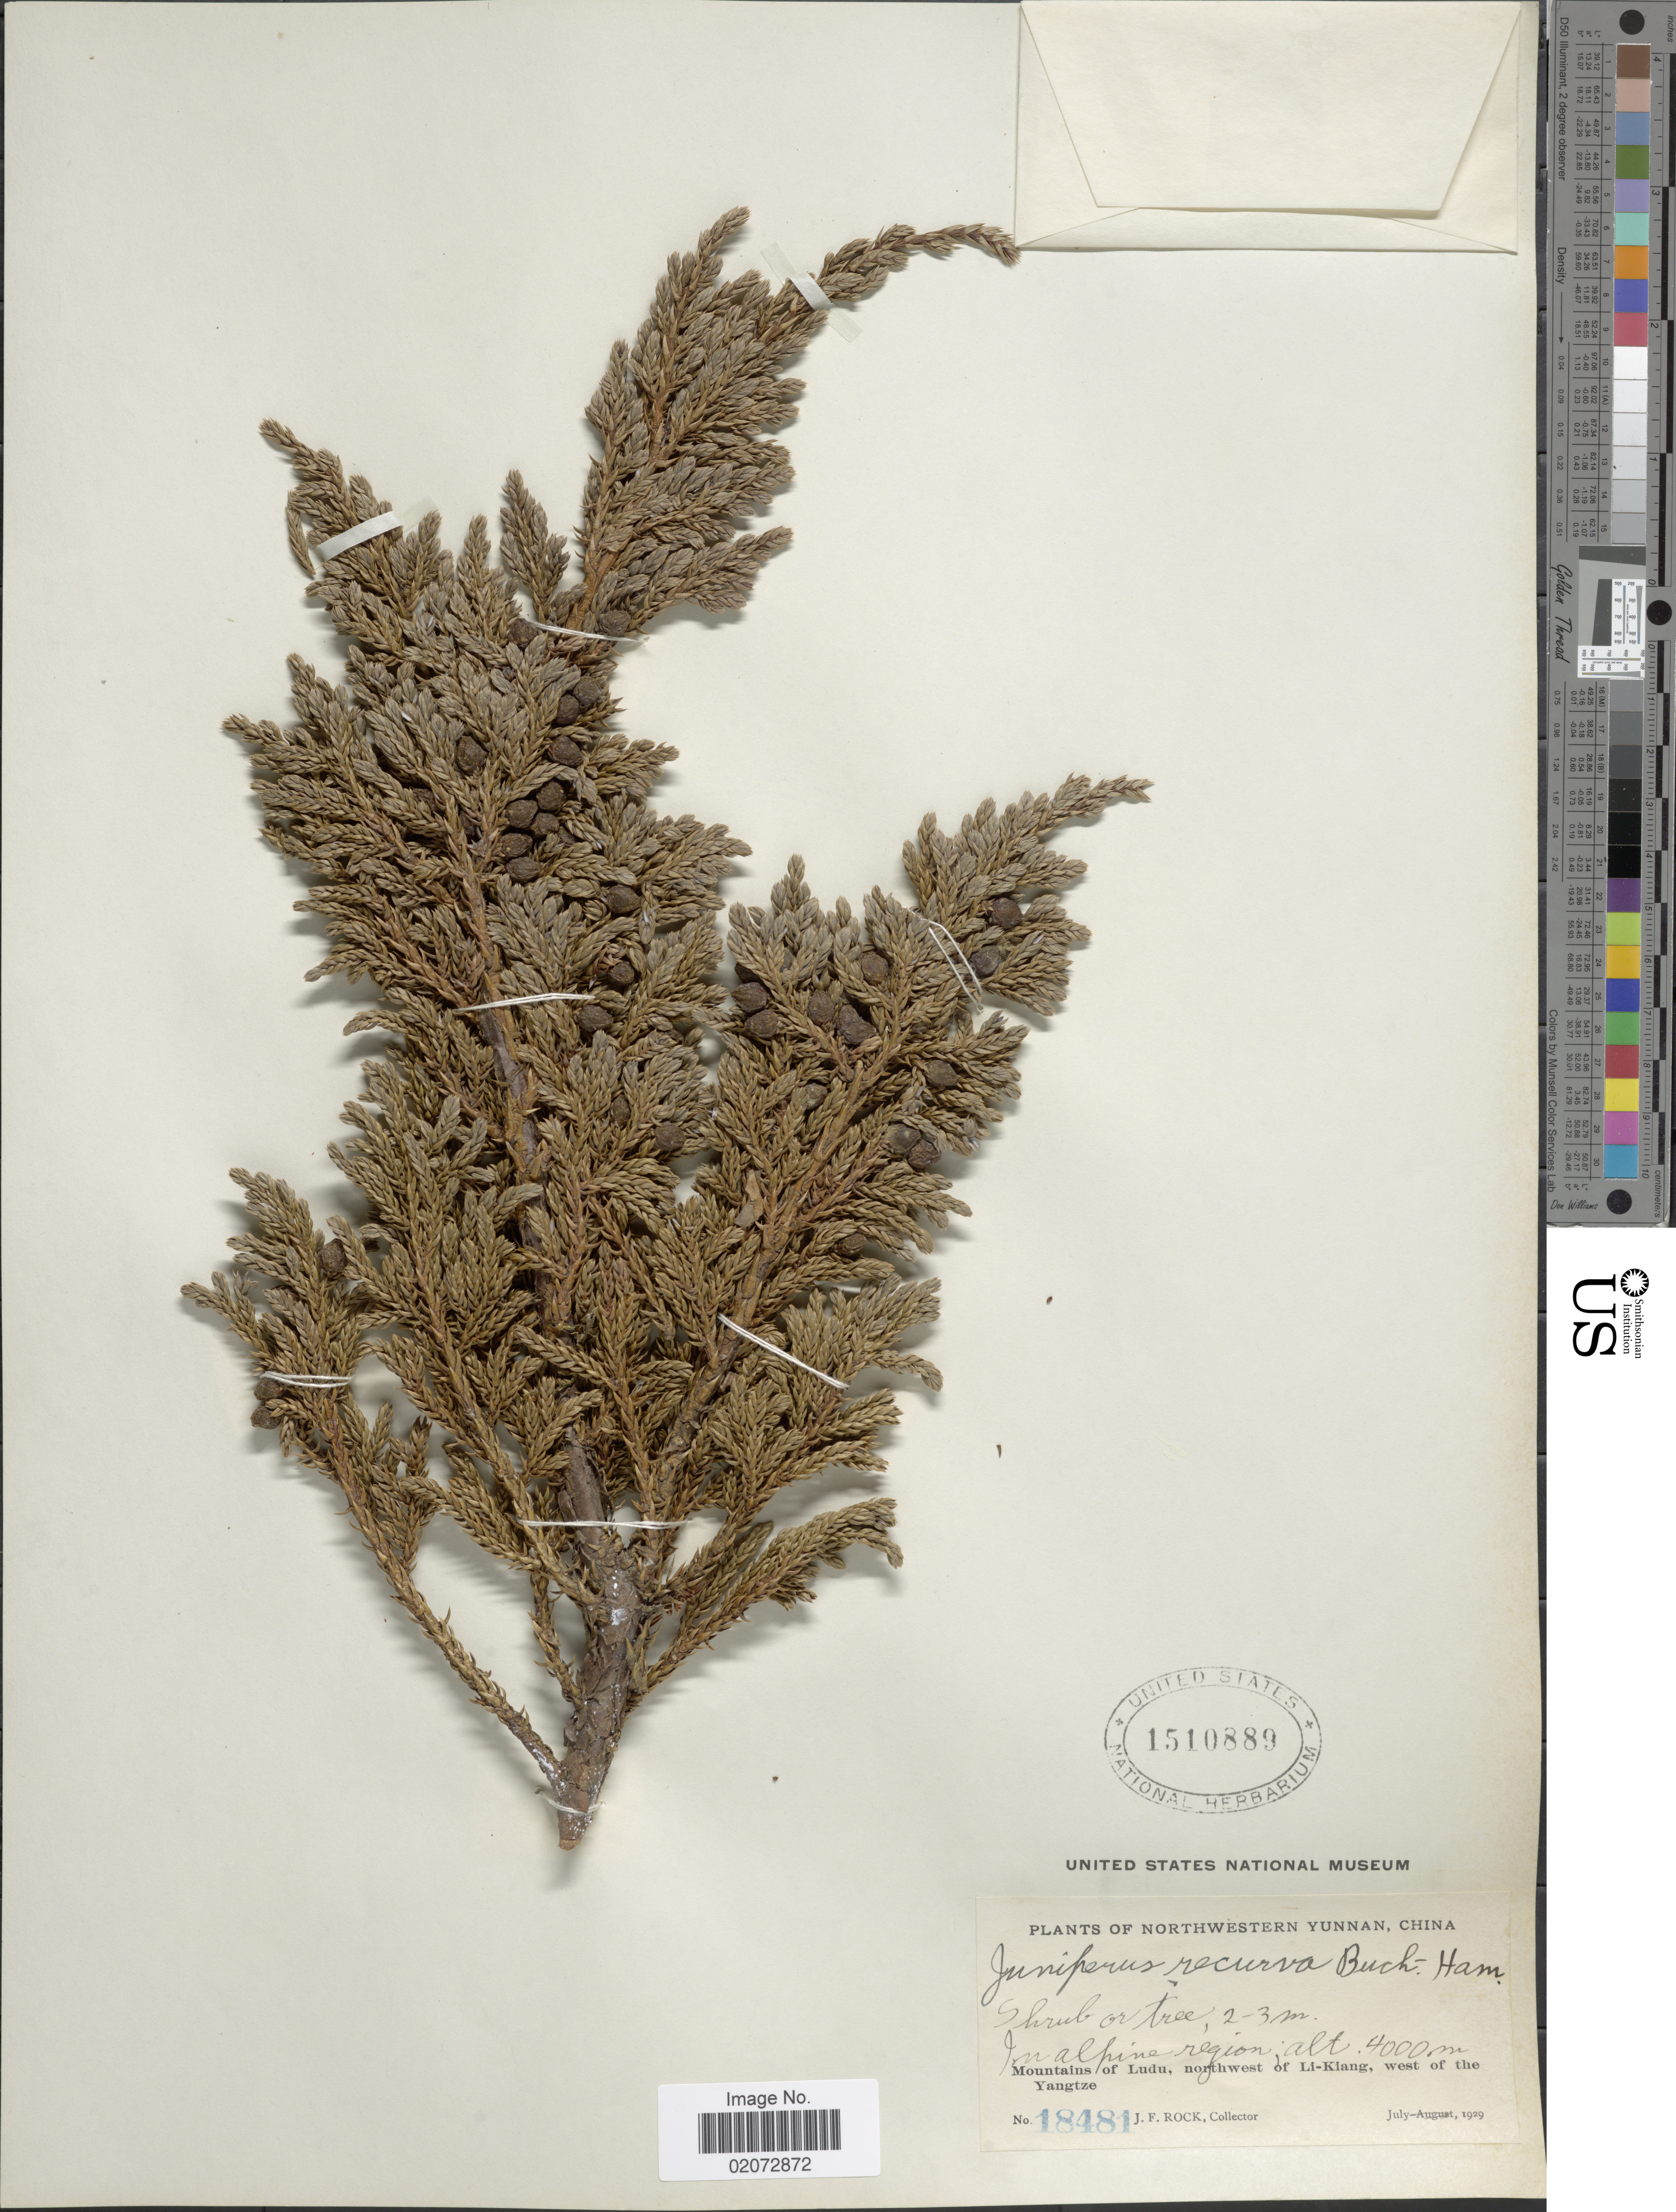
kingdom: Plantae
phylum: Tracheophyta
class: Pinopsida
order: Pinales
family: Cupressaceae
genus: Juniperus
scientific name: Juniperus recurva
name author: Buch.-Ham. ex D. Don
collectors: J. Rock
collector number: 18481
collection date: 1929-07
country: China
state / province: Yunnan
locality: Northwestern Yunnan, Mountains of Ludu, northwest of Li-Kiang, west of the Yangtze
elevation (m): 4000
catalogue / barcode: US 1510889